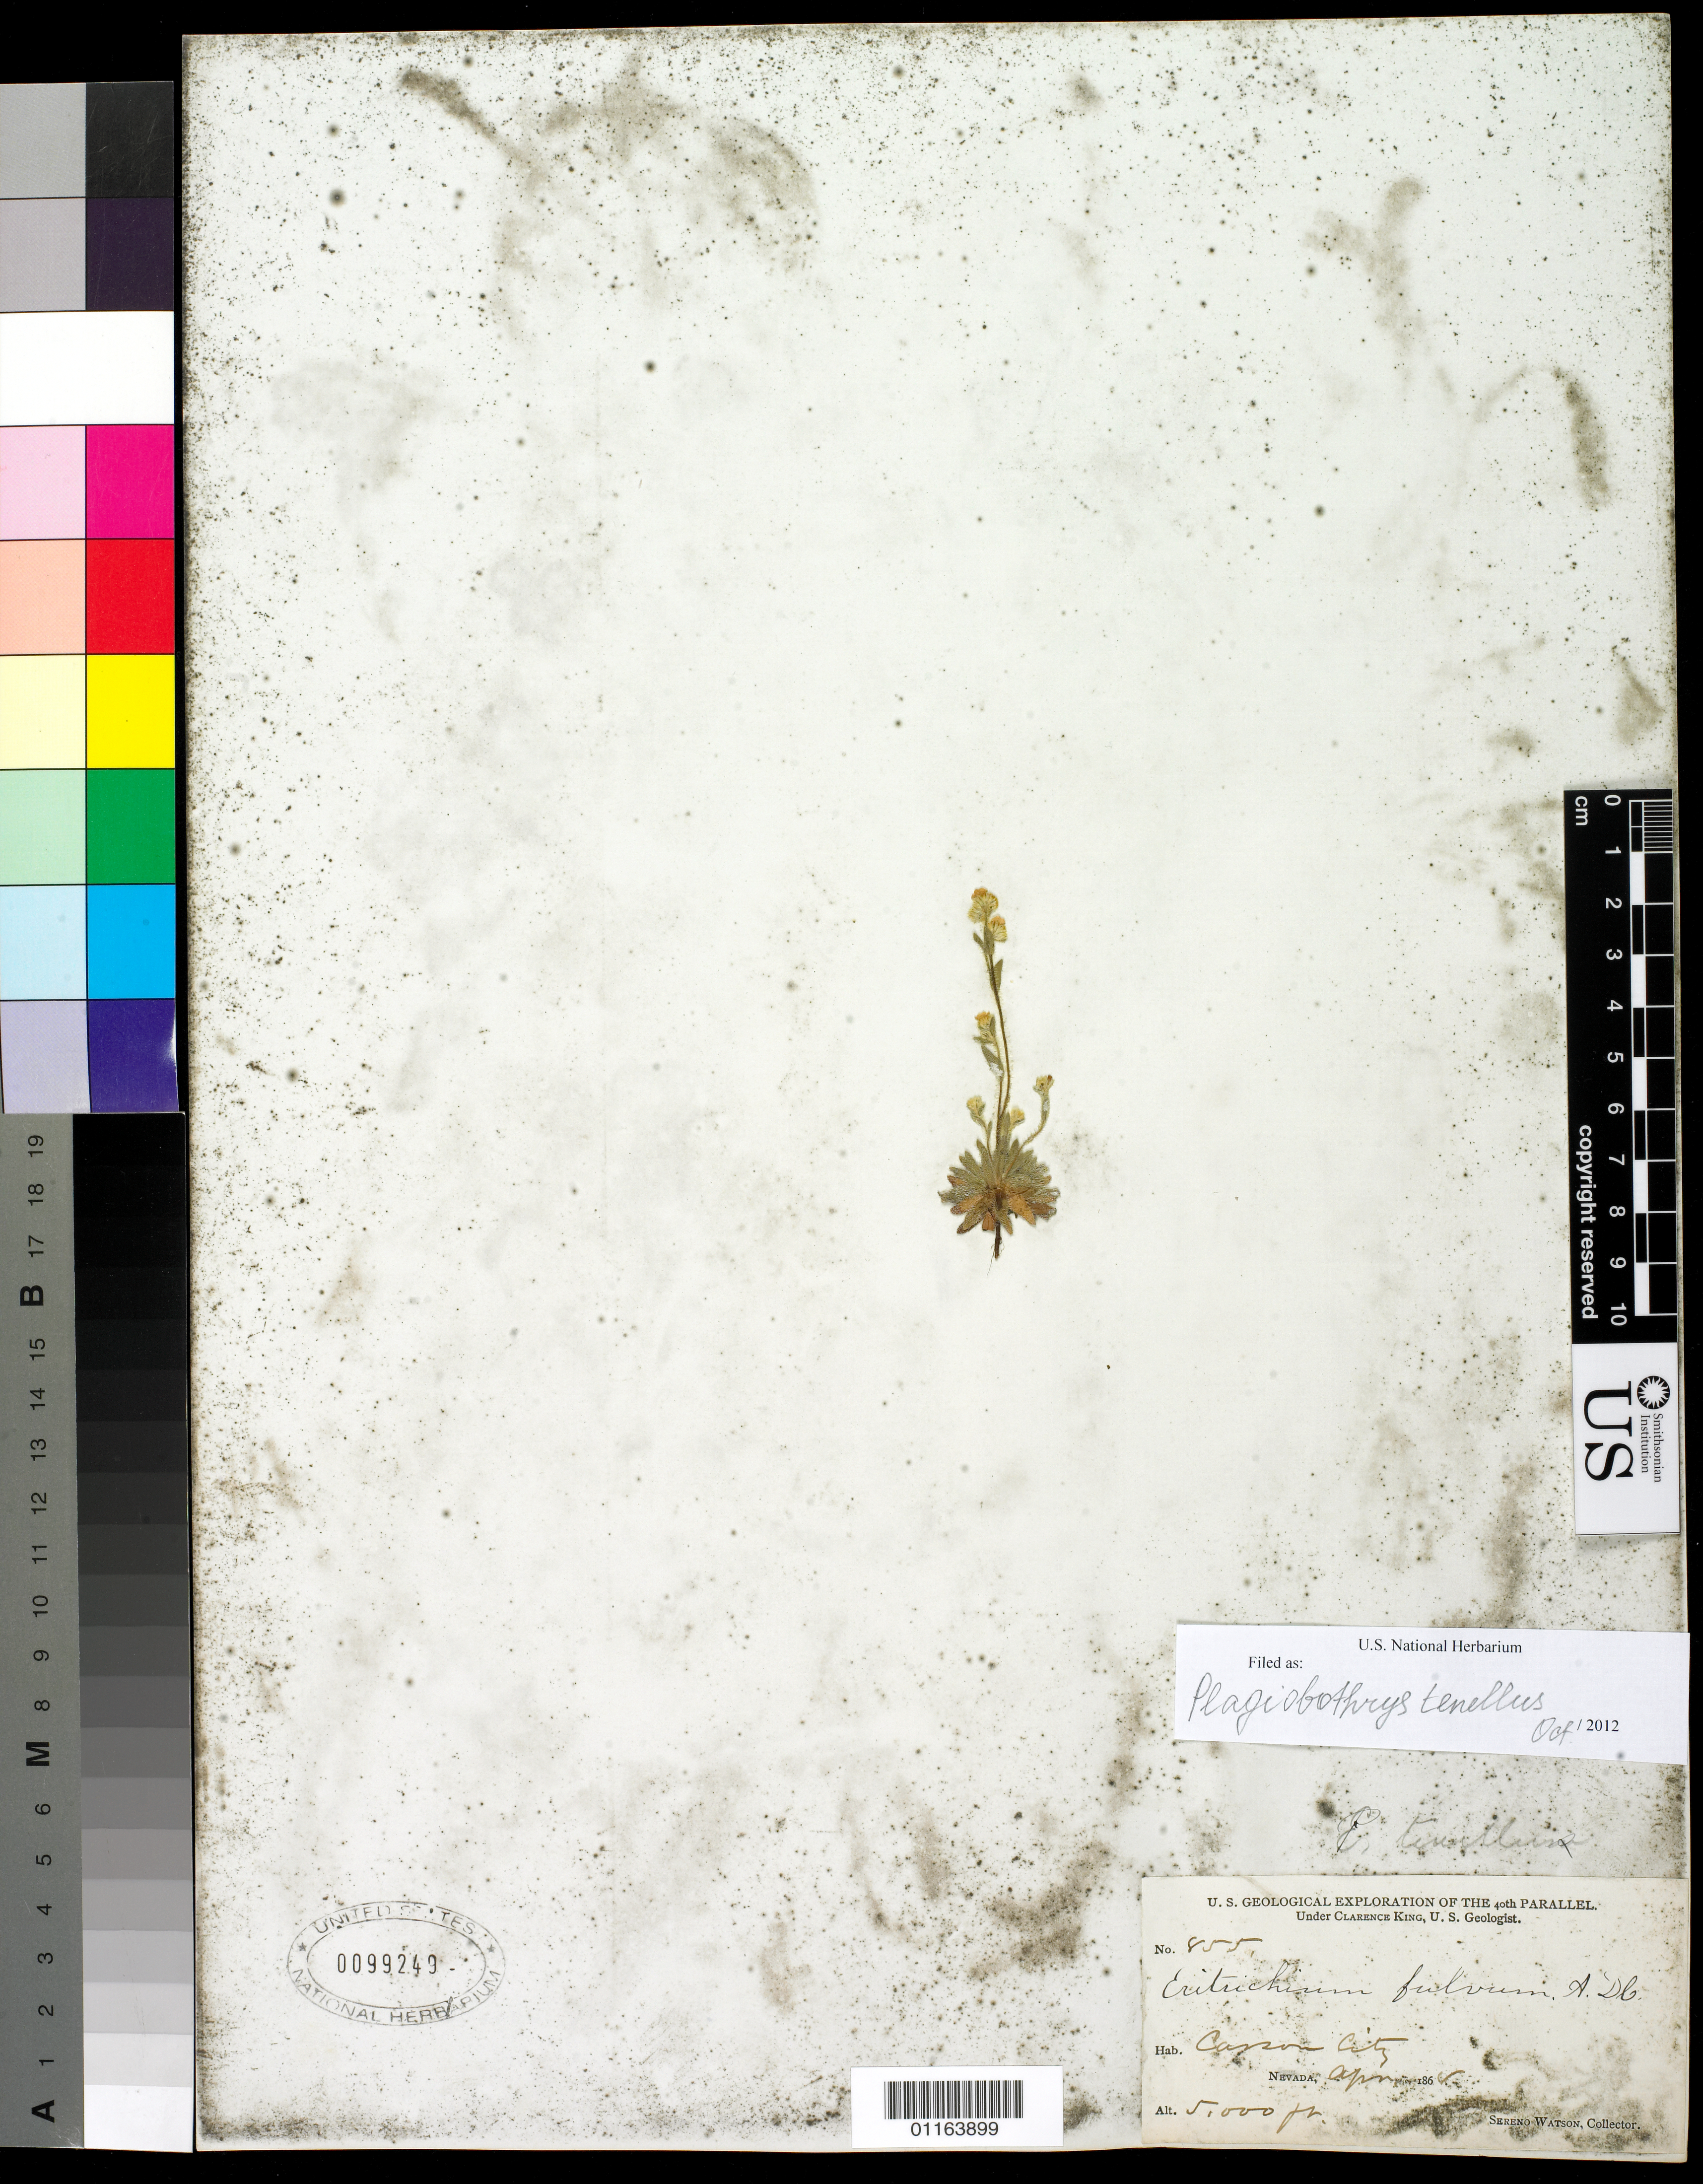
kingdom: Plantae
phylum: Tracheophyta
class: Magnoliopsida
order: Boraginales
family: Boraginaceae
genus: Plagiobothrys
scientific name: Plagiobothrys tenellus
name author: (Nutt.) A. Gray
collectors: S. Watson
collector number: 855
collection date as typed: Apr 1868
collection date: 1868-04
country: United States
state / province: Nevada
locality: Carson City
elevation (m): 1524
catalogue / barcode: US 99249